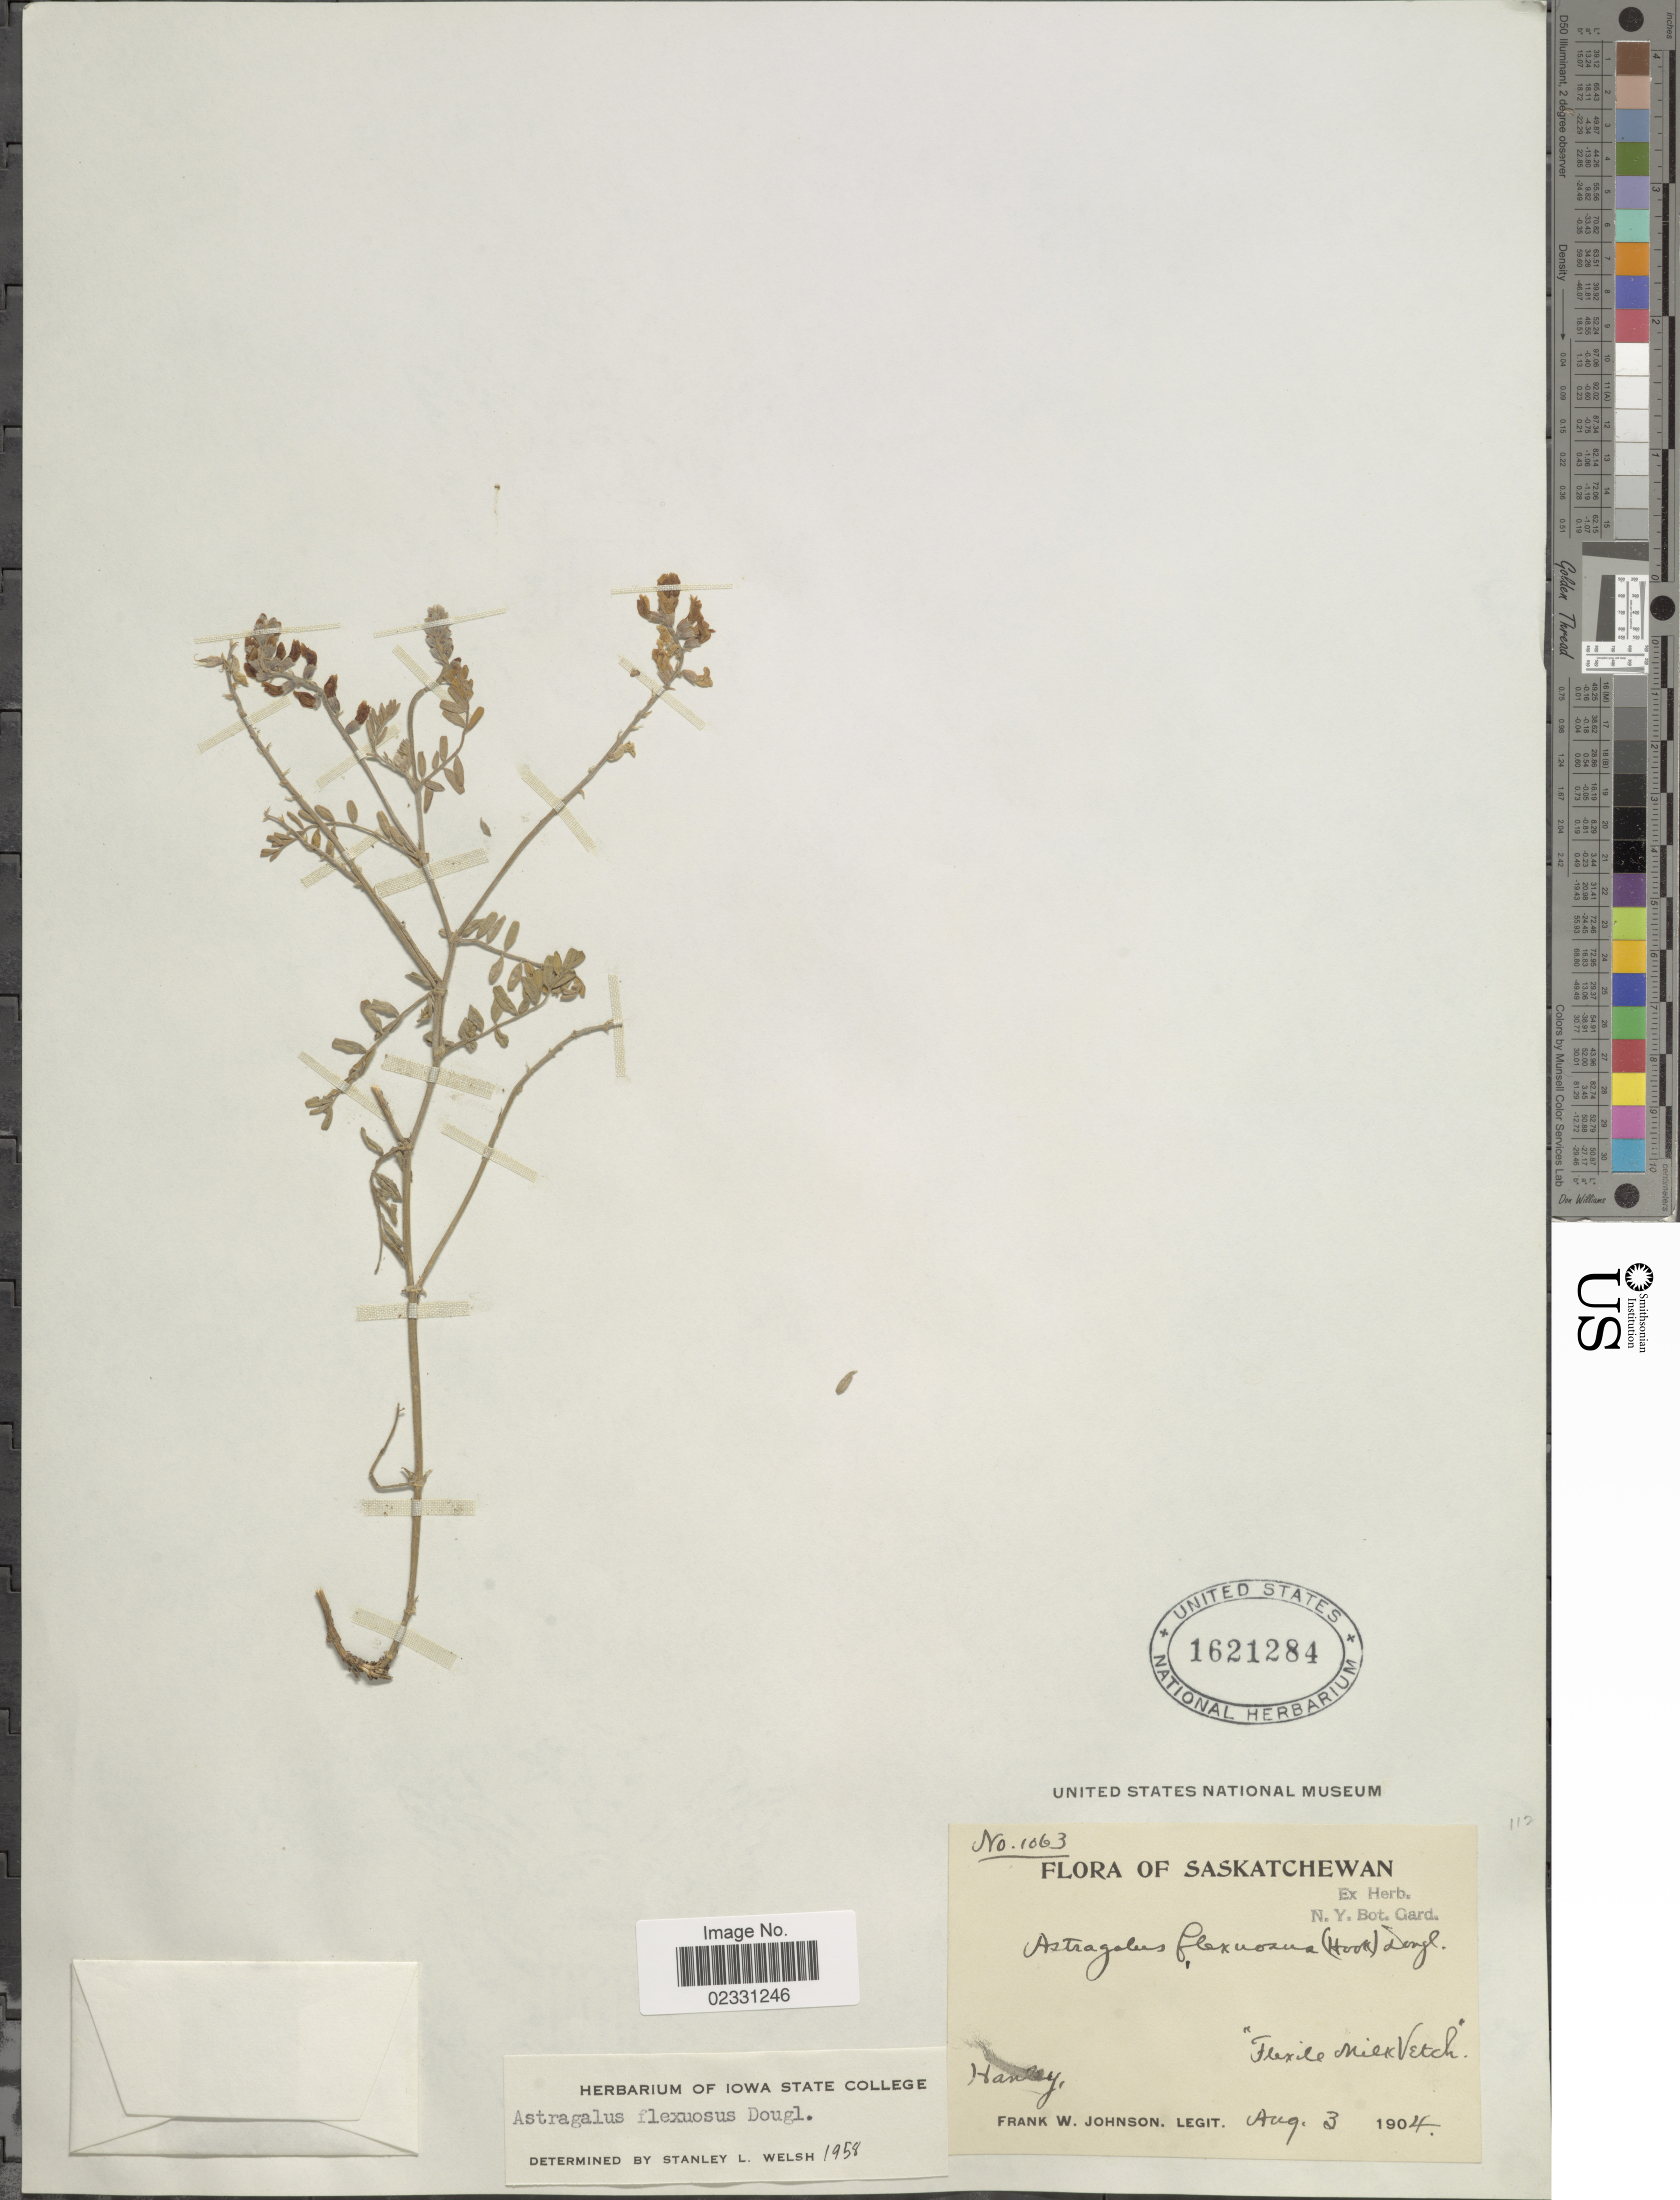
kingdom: Plantae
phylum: Tracheophyta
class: Magnoliopsida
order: Fabales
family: Fabaceae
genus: Astragalus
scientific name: Astragalus flexuosus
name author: (Hook.) Douglas ex G. Don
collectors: F. W. Johnson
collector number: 1063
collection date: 1904-08-03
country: Canada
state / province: Saskatchewan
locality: Hanley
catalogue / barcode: US 1621284